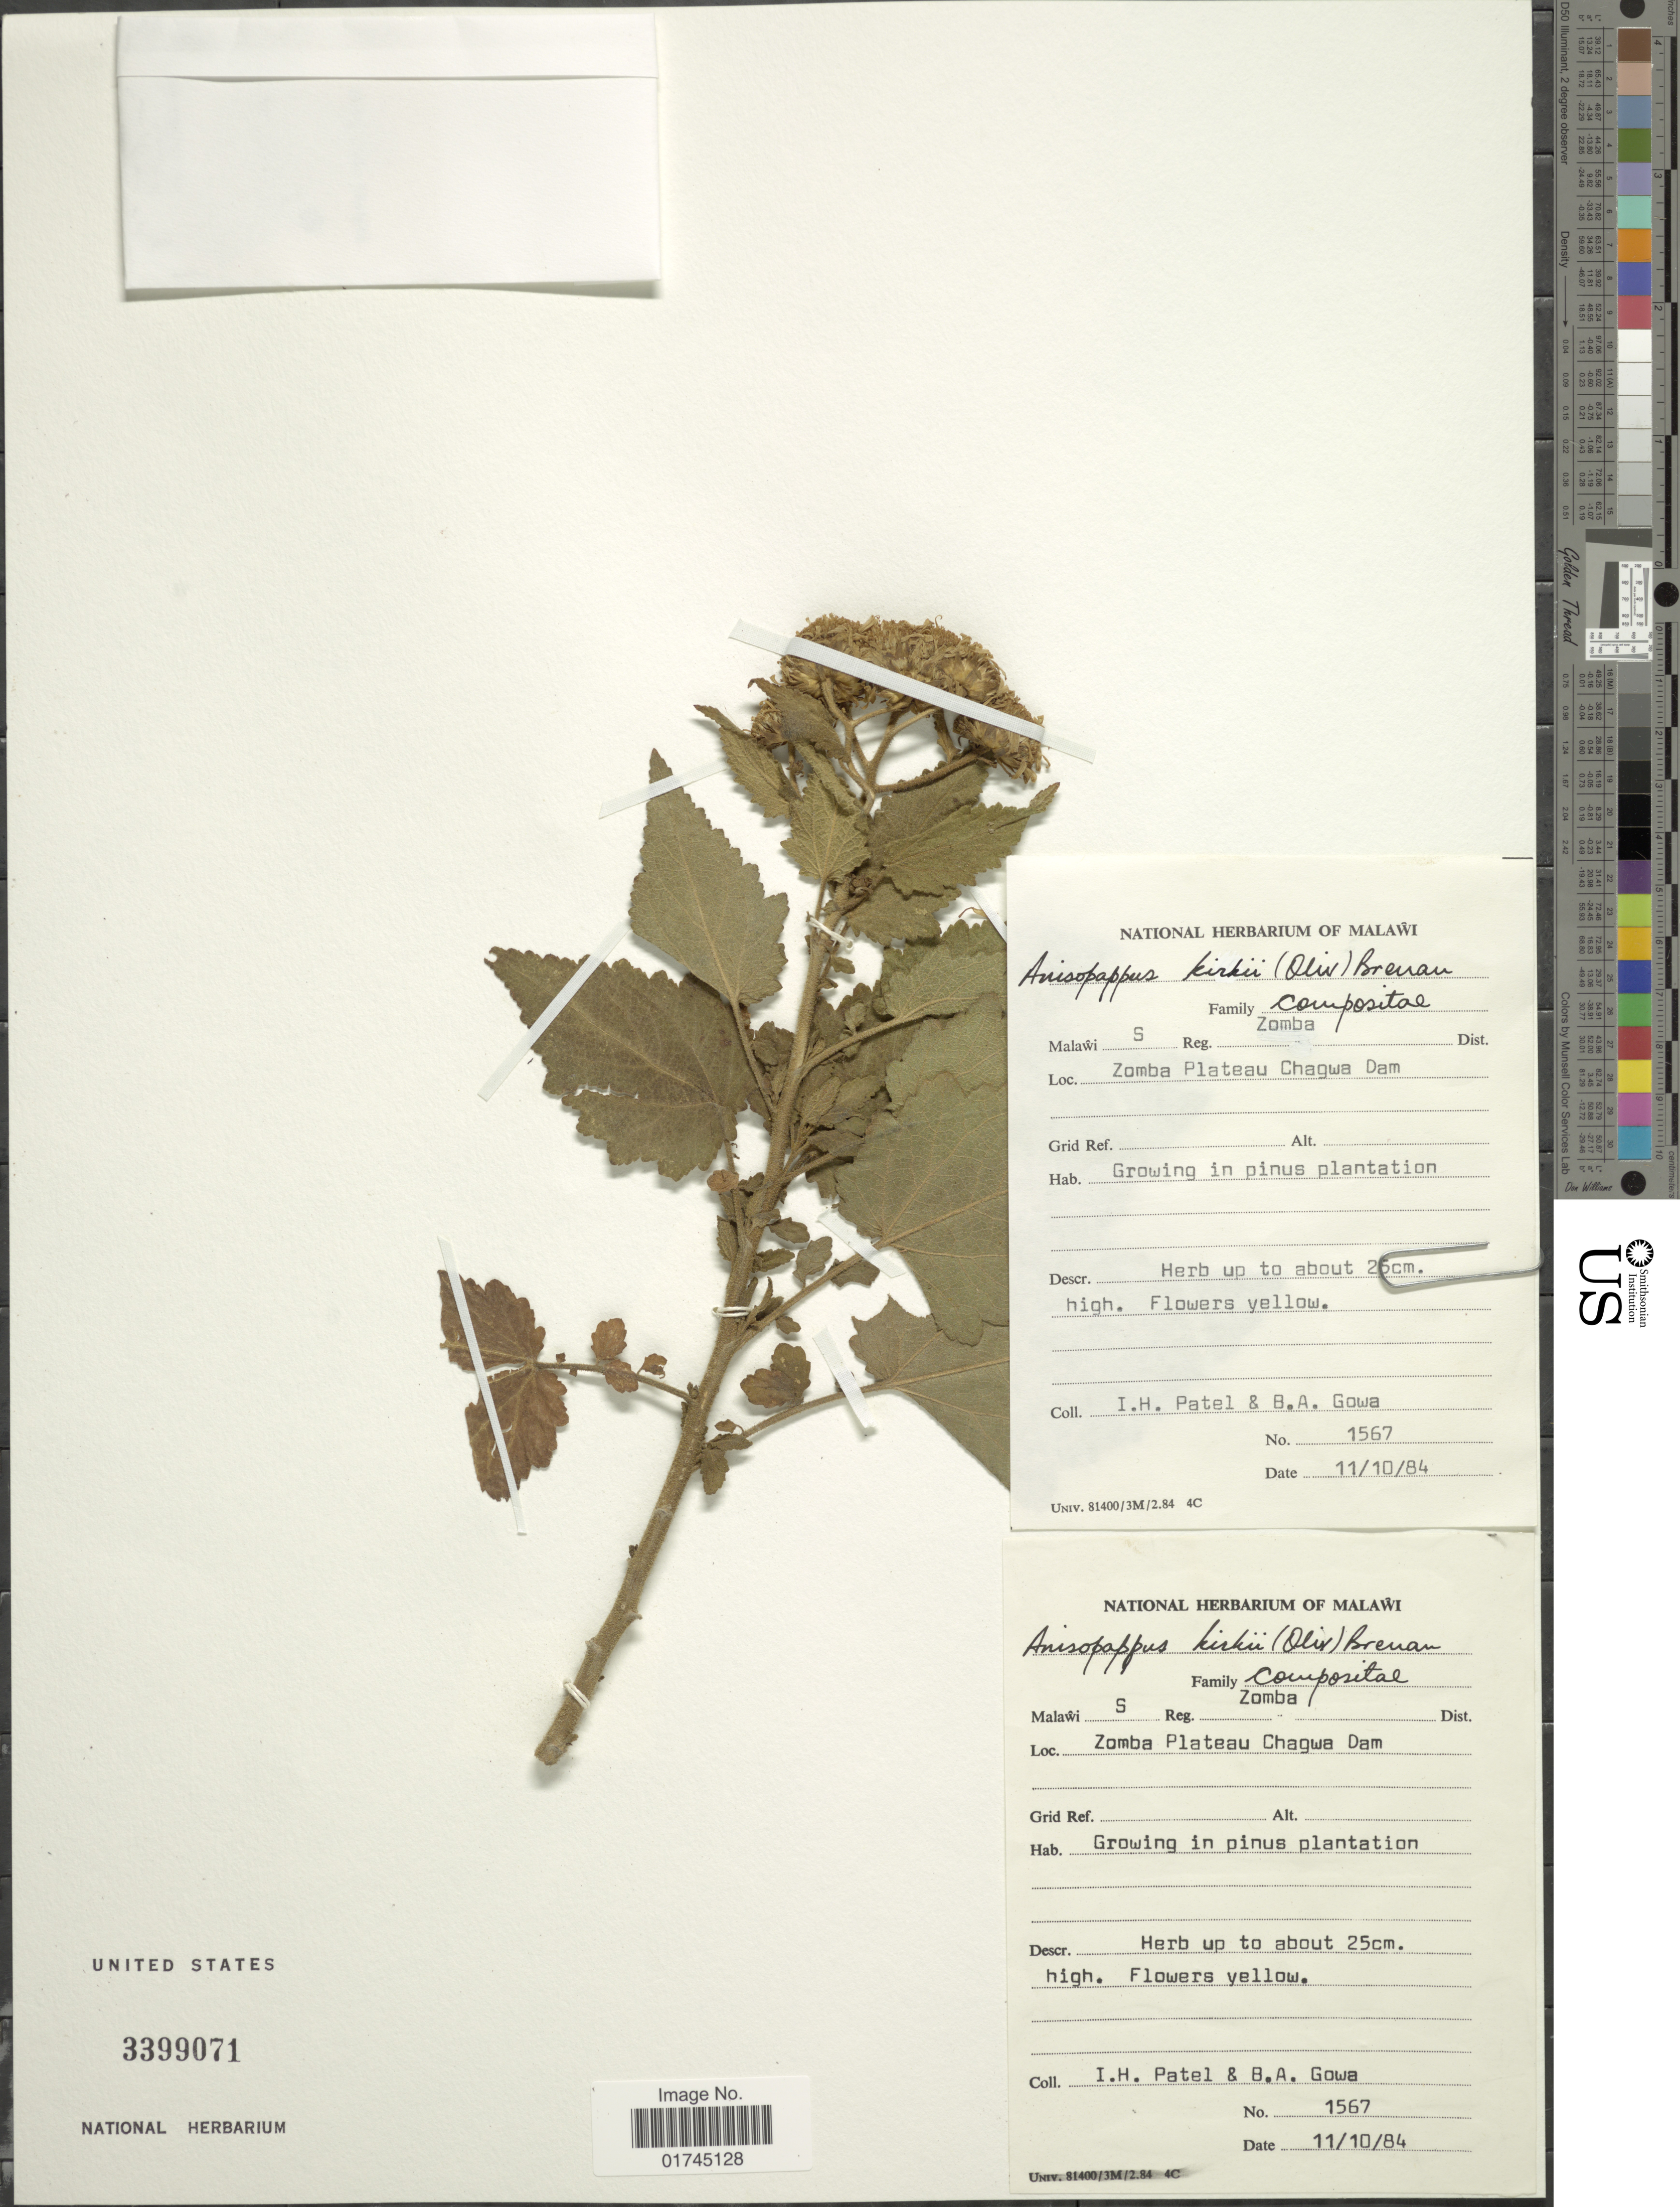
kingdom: Plantae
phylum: Tracheophyta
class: Magnoliopsida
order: Asterales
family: Asteraceae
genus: Anisopappus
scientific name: Anisopappus kirkii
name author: (Oliv.) Brenan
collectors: I. Patel & B. Gowa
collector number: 1567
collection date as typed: Transcribed d/m/y: 11/10/84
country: Malawi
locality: Nalawi S., Reg. Zomba Dist., Zomba Plateau Chagwa Dam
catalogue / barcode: US 3399071